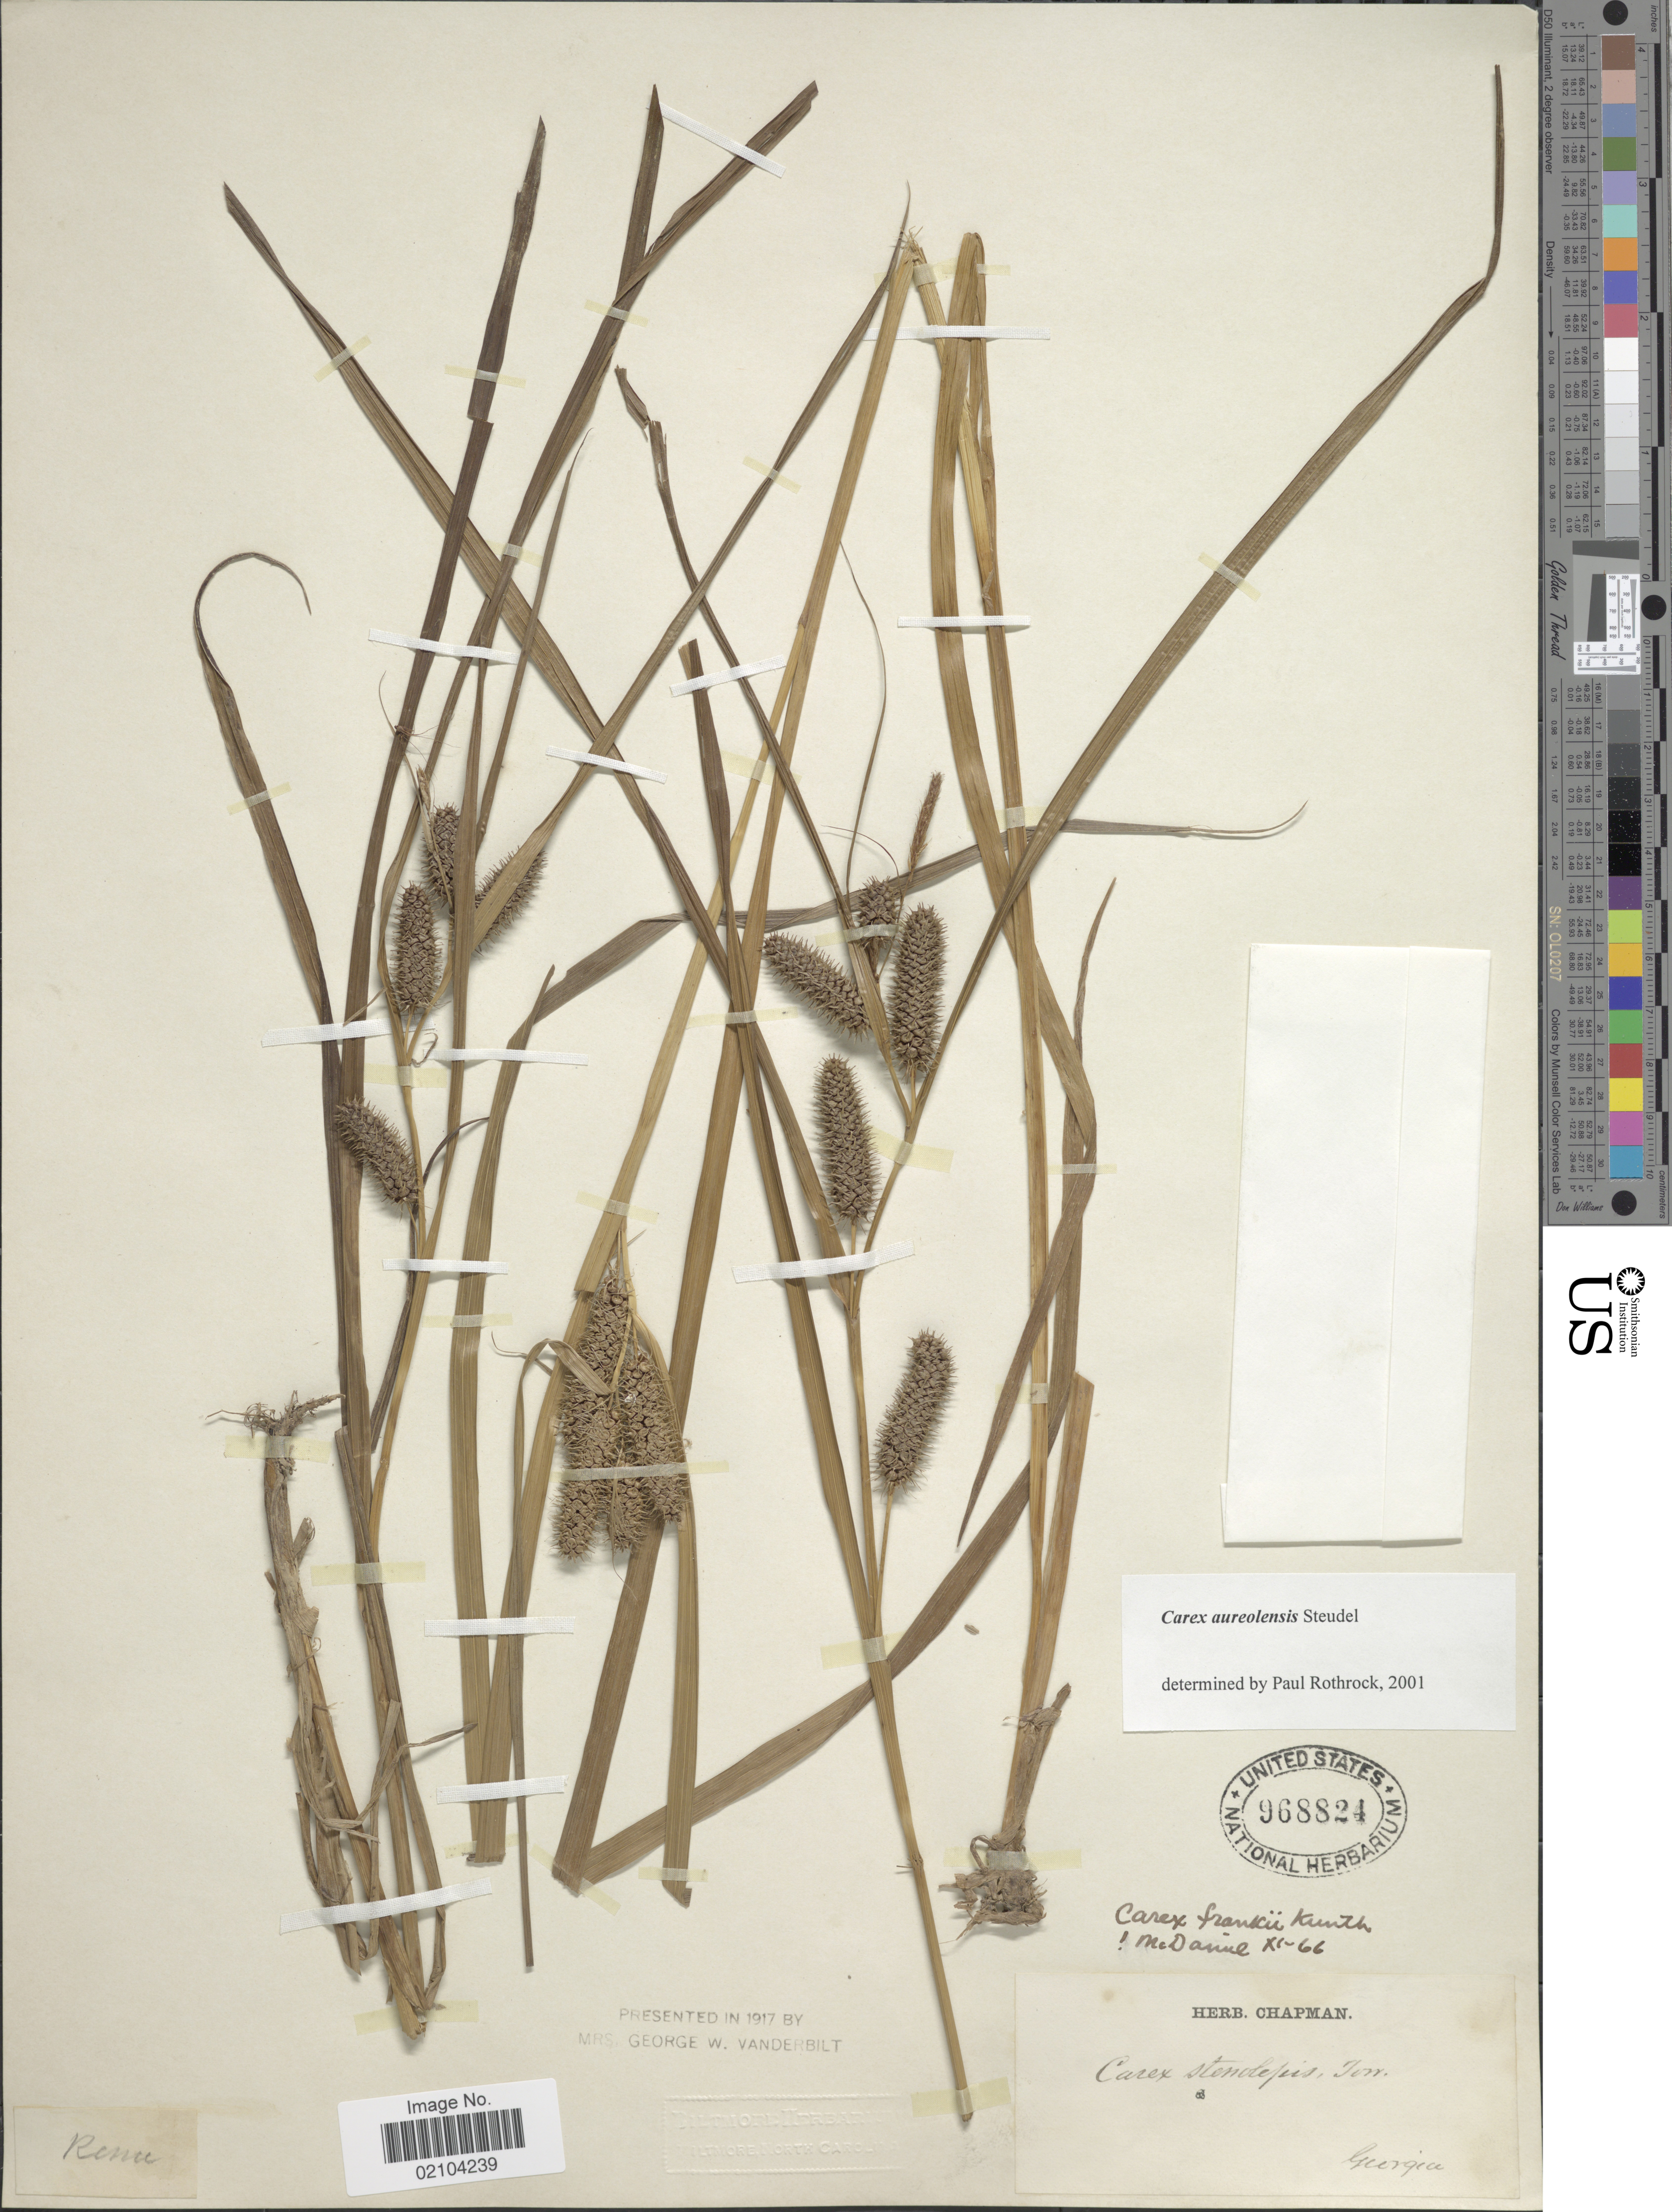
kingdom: Plantae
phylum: Tracheophyta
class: Liliopsida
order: Poales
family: Cyperaceae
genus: Carex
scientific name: Carex aureolensis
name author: Steud.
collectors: ex herb. Chapman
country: United States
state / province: Georgia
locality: Georgia.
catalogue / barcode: US 968824